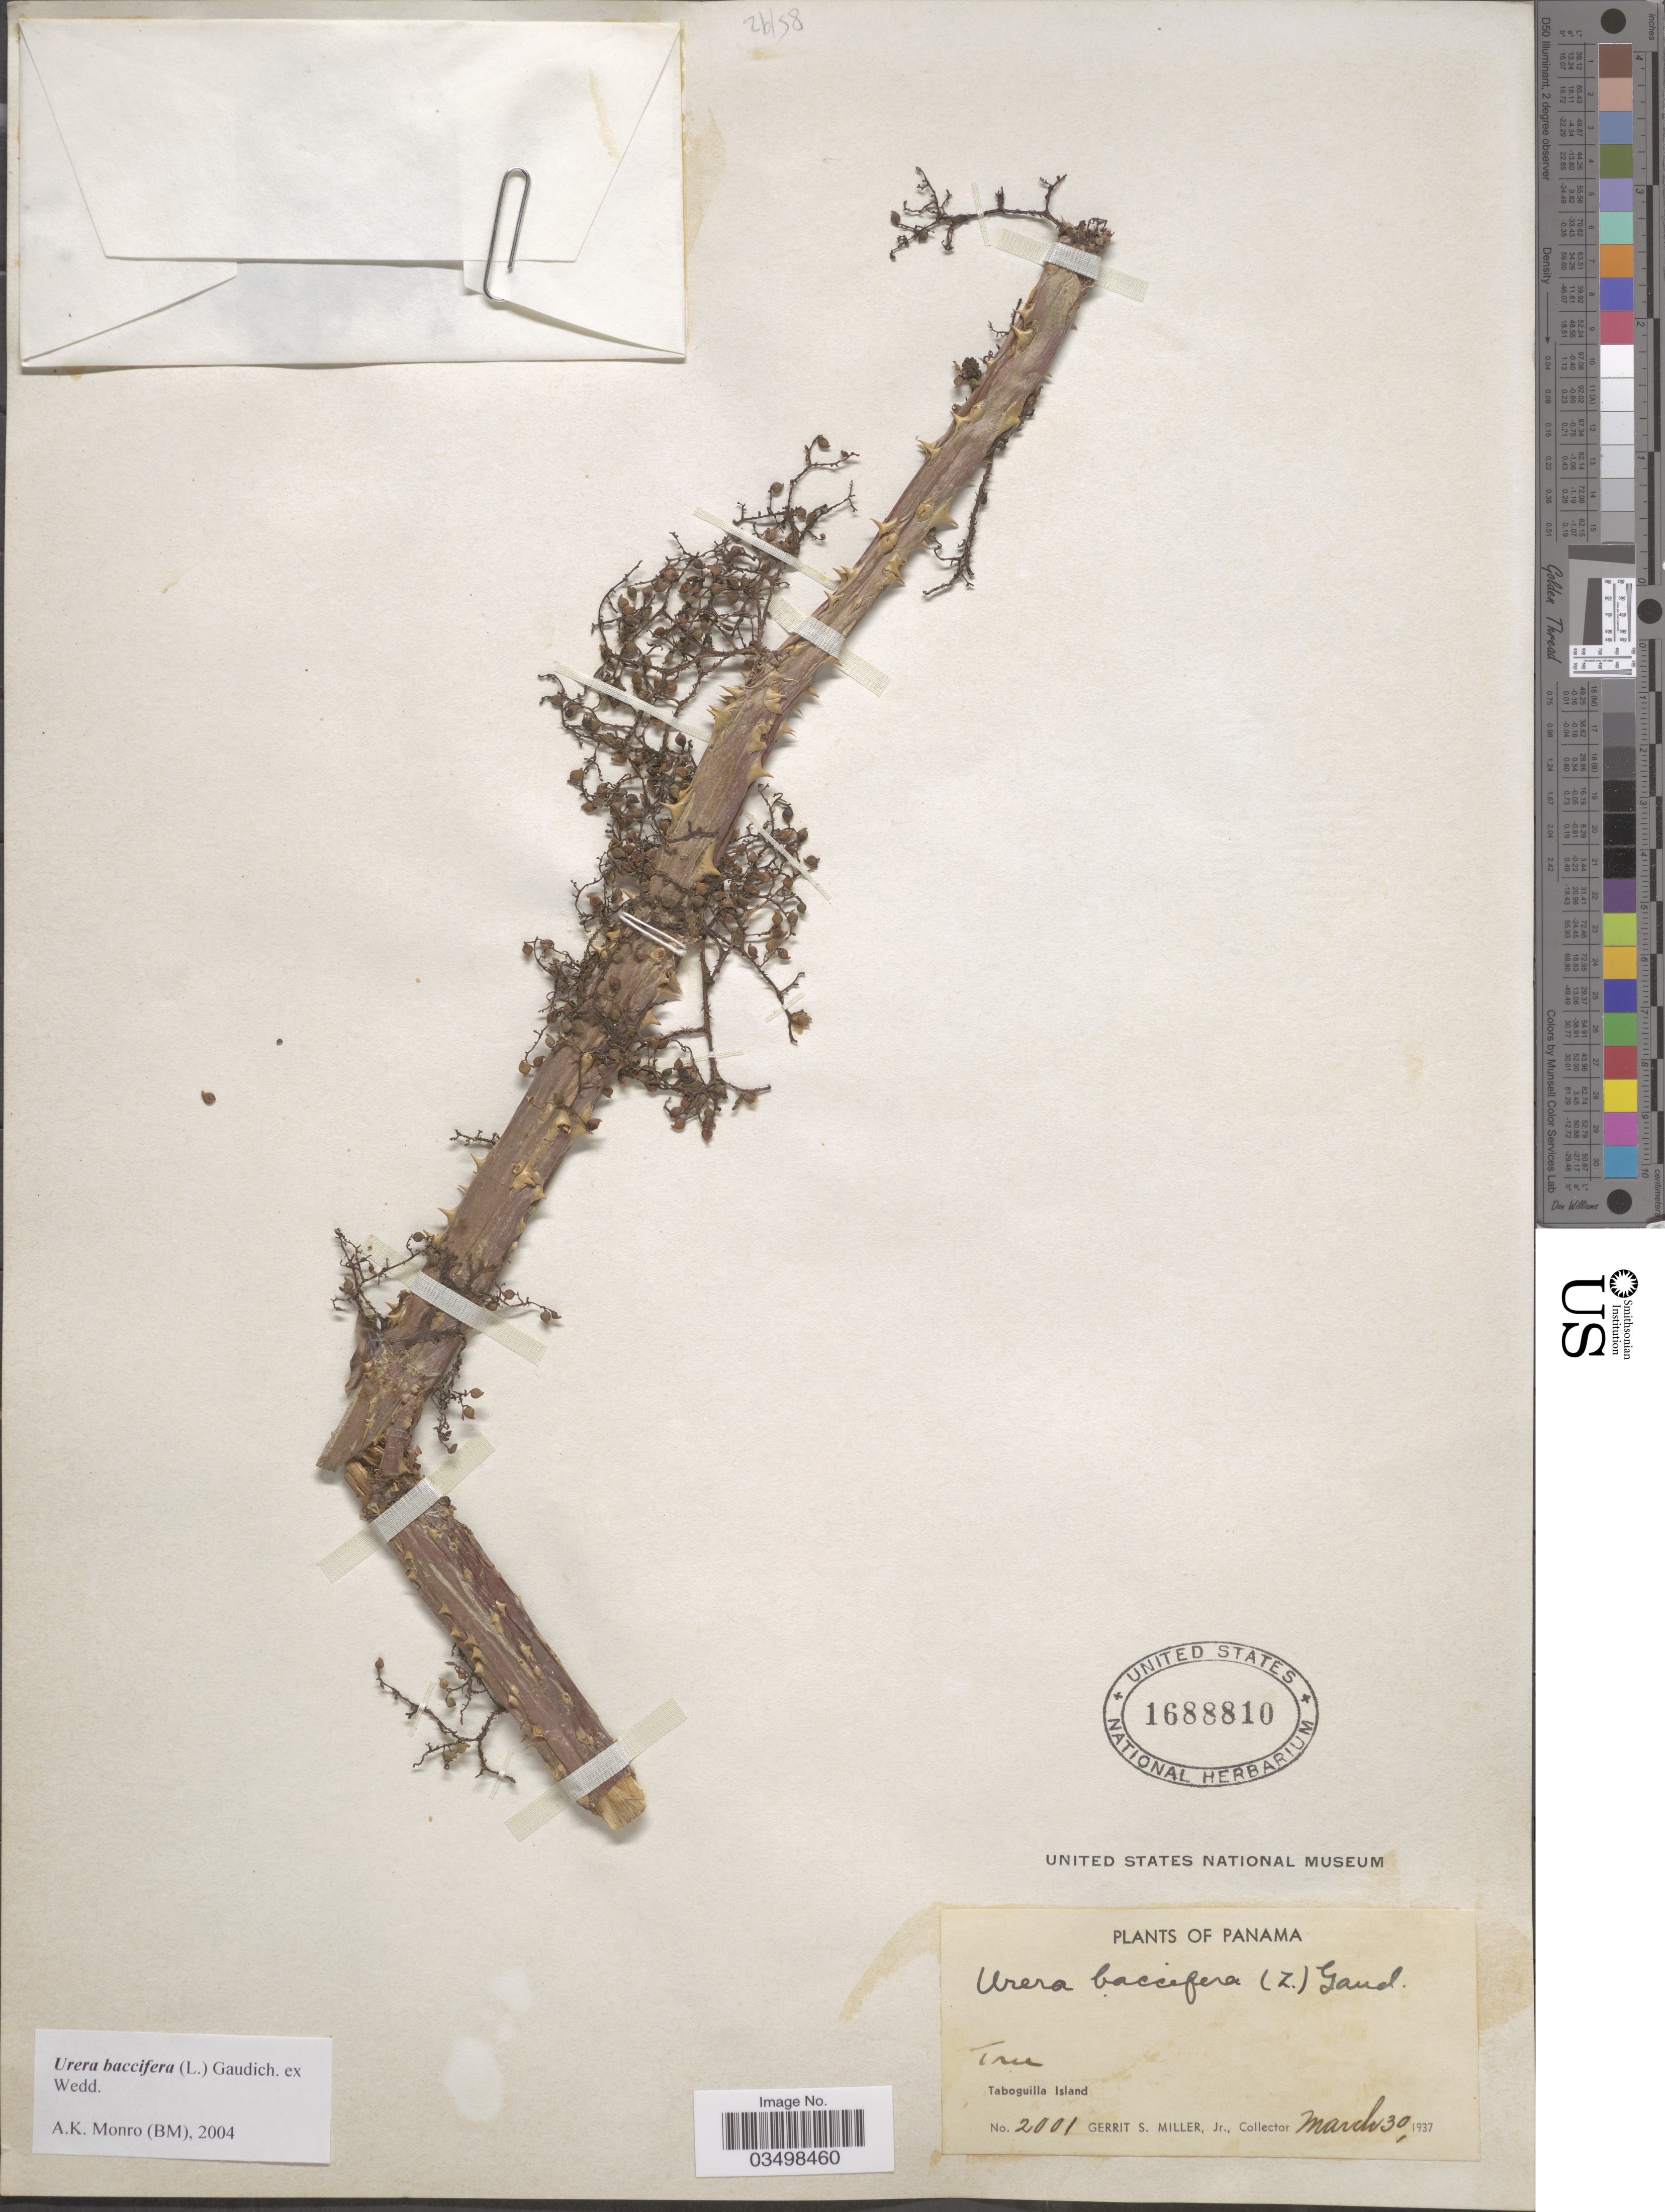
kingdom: Plantae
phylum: Tracheophyta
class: Magnoliopsida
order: Rosales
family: Urticaceae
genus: Urera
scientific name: Urera baccifera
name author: (L.) Gaudich. ex Wedd.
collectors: G. S. Miller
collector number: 2001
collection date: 1937-03-30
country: Panama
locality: Taboguilla Island.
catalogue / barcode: US 1688810